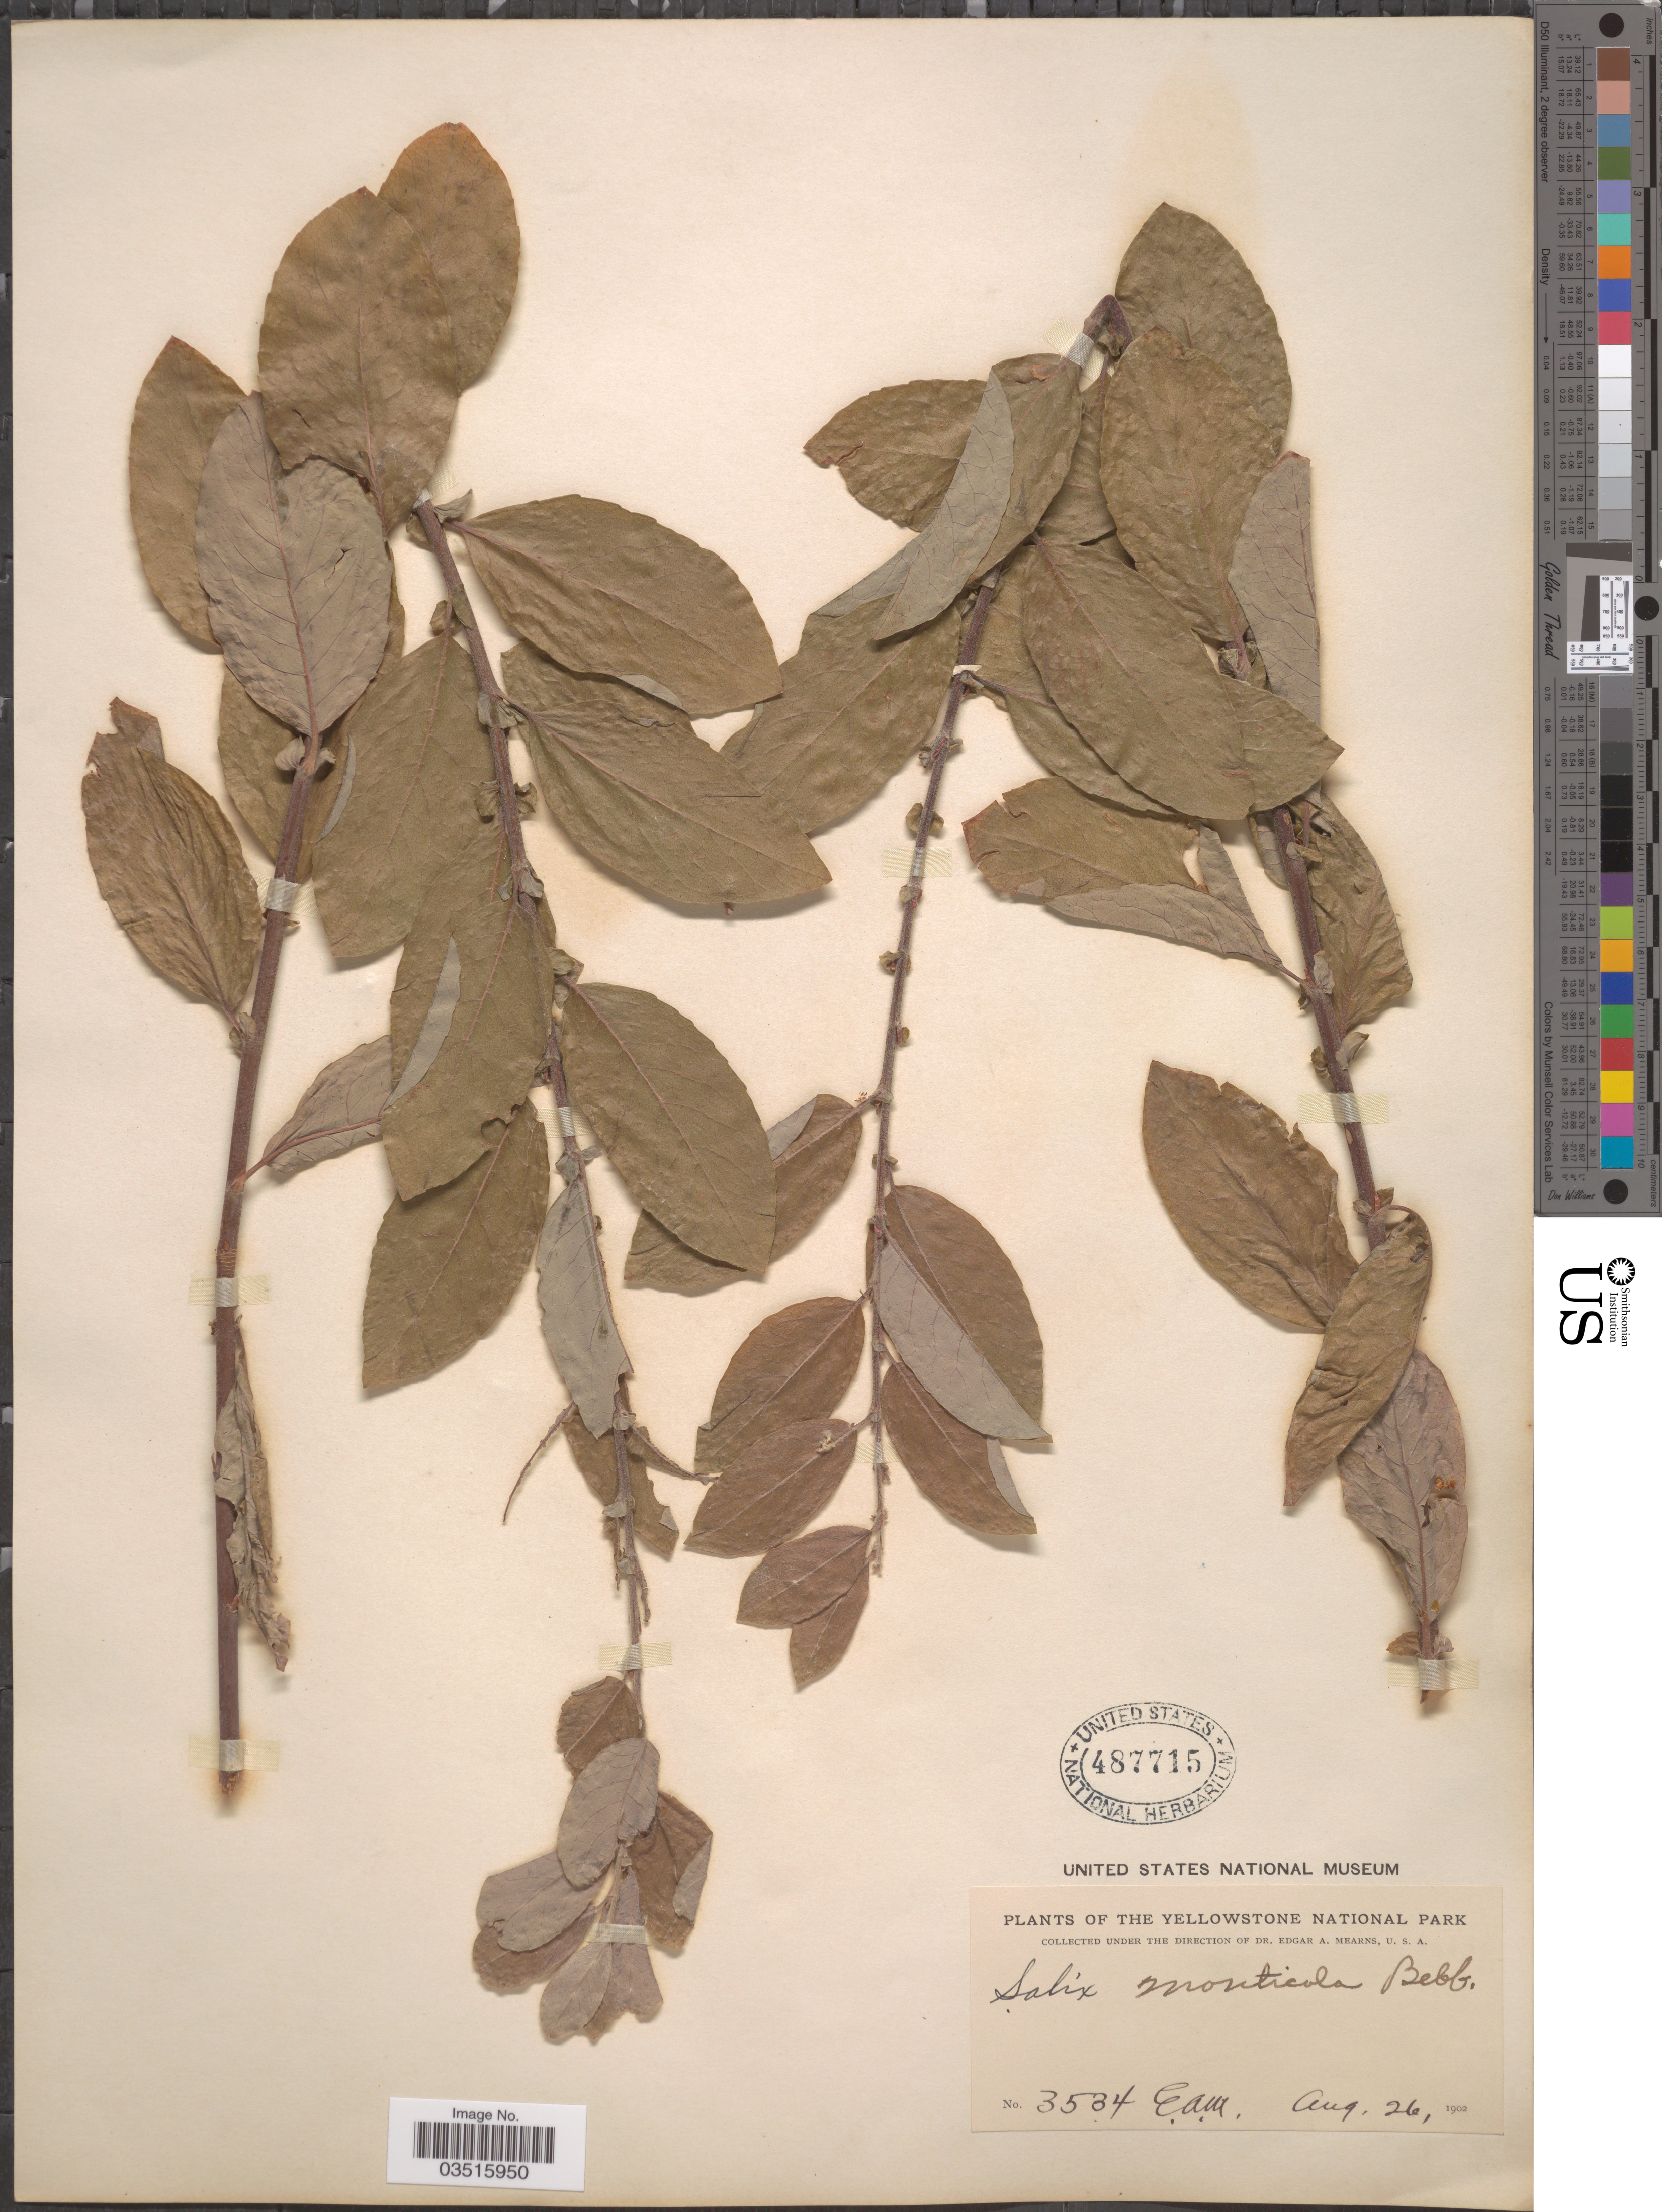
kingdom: Plantae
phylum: Tracheophyta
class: Magnoliopsida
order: Malpighiales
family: Salicaceae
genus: Salix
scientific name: Salix monticola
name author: Bebb.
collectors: E. A. Mearns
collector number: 3534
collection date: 1902-08-26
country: United States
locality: The Yellowstone National Park.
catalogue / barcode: US 487715